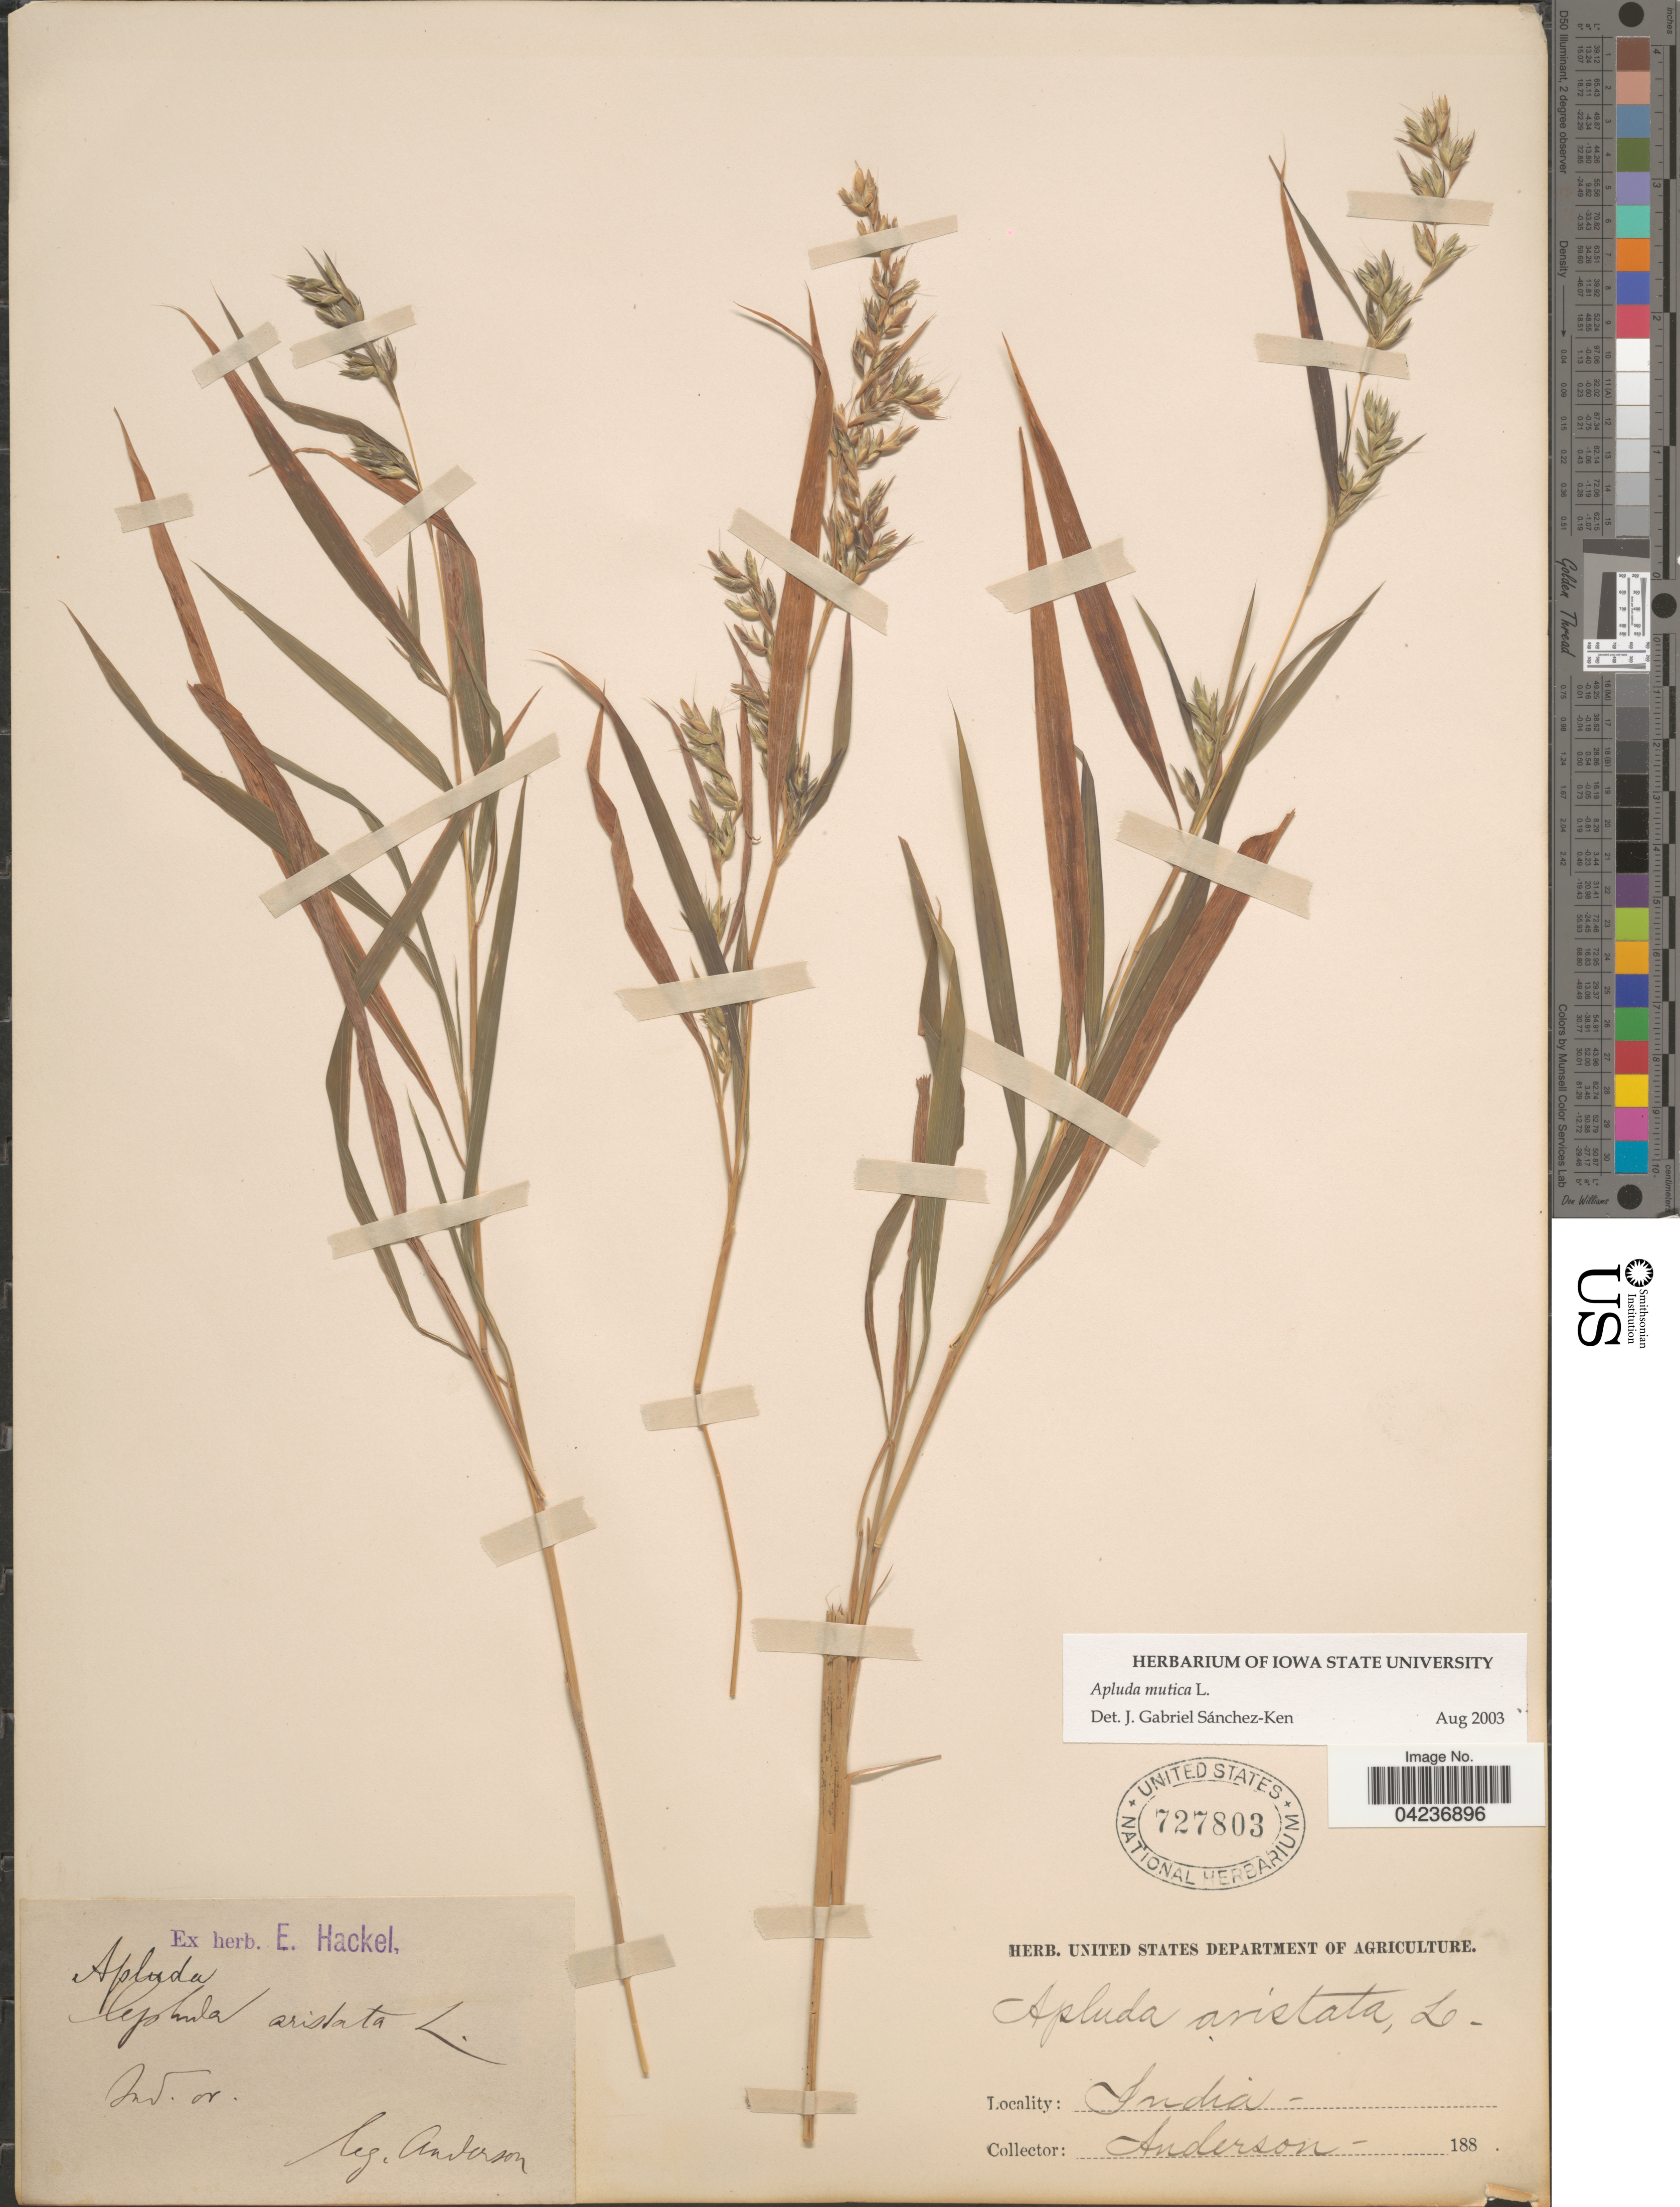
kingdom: Plantae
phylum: Tracheophyta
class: Liliopsida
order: Poales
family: Poaceae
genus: Apluda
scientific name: Apluda mutica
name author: L.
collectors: -- Anderson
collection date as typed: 188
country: India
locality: Ind. or.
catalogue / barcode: US 727803